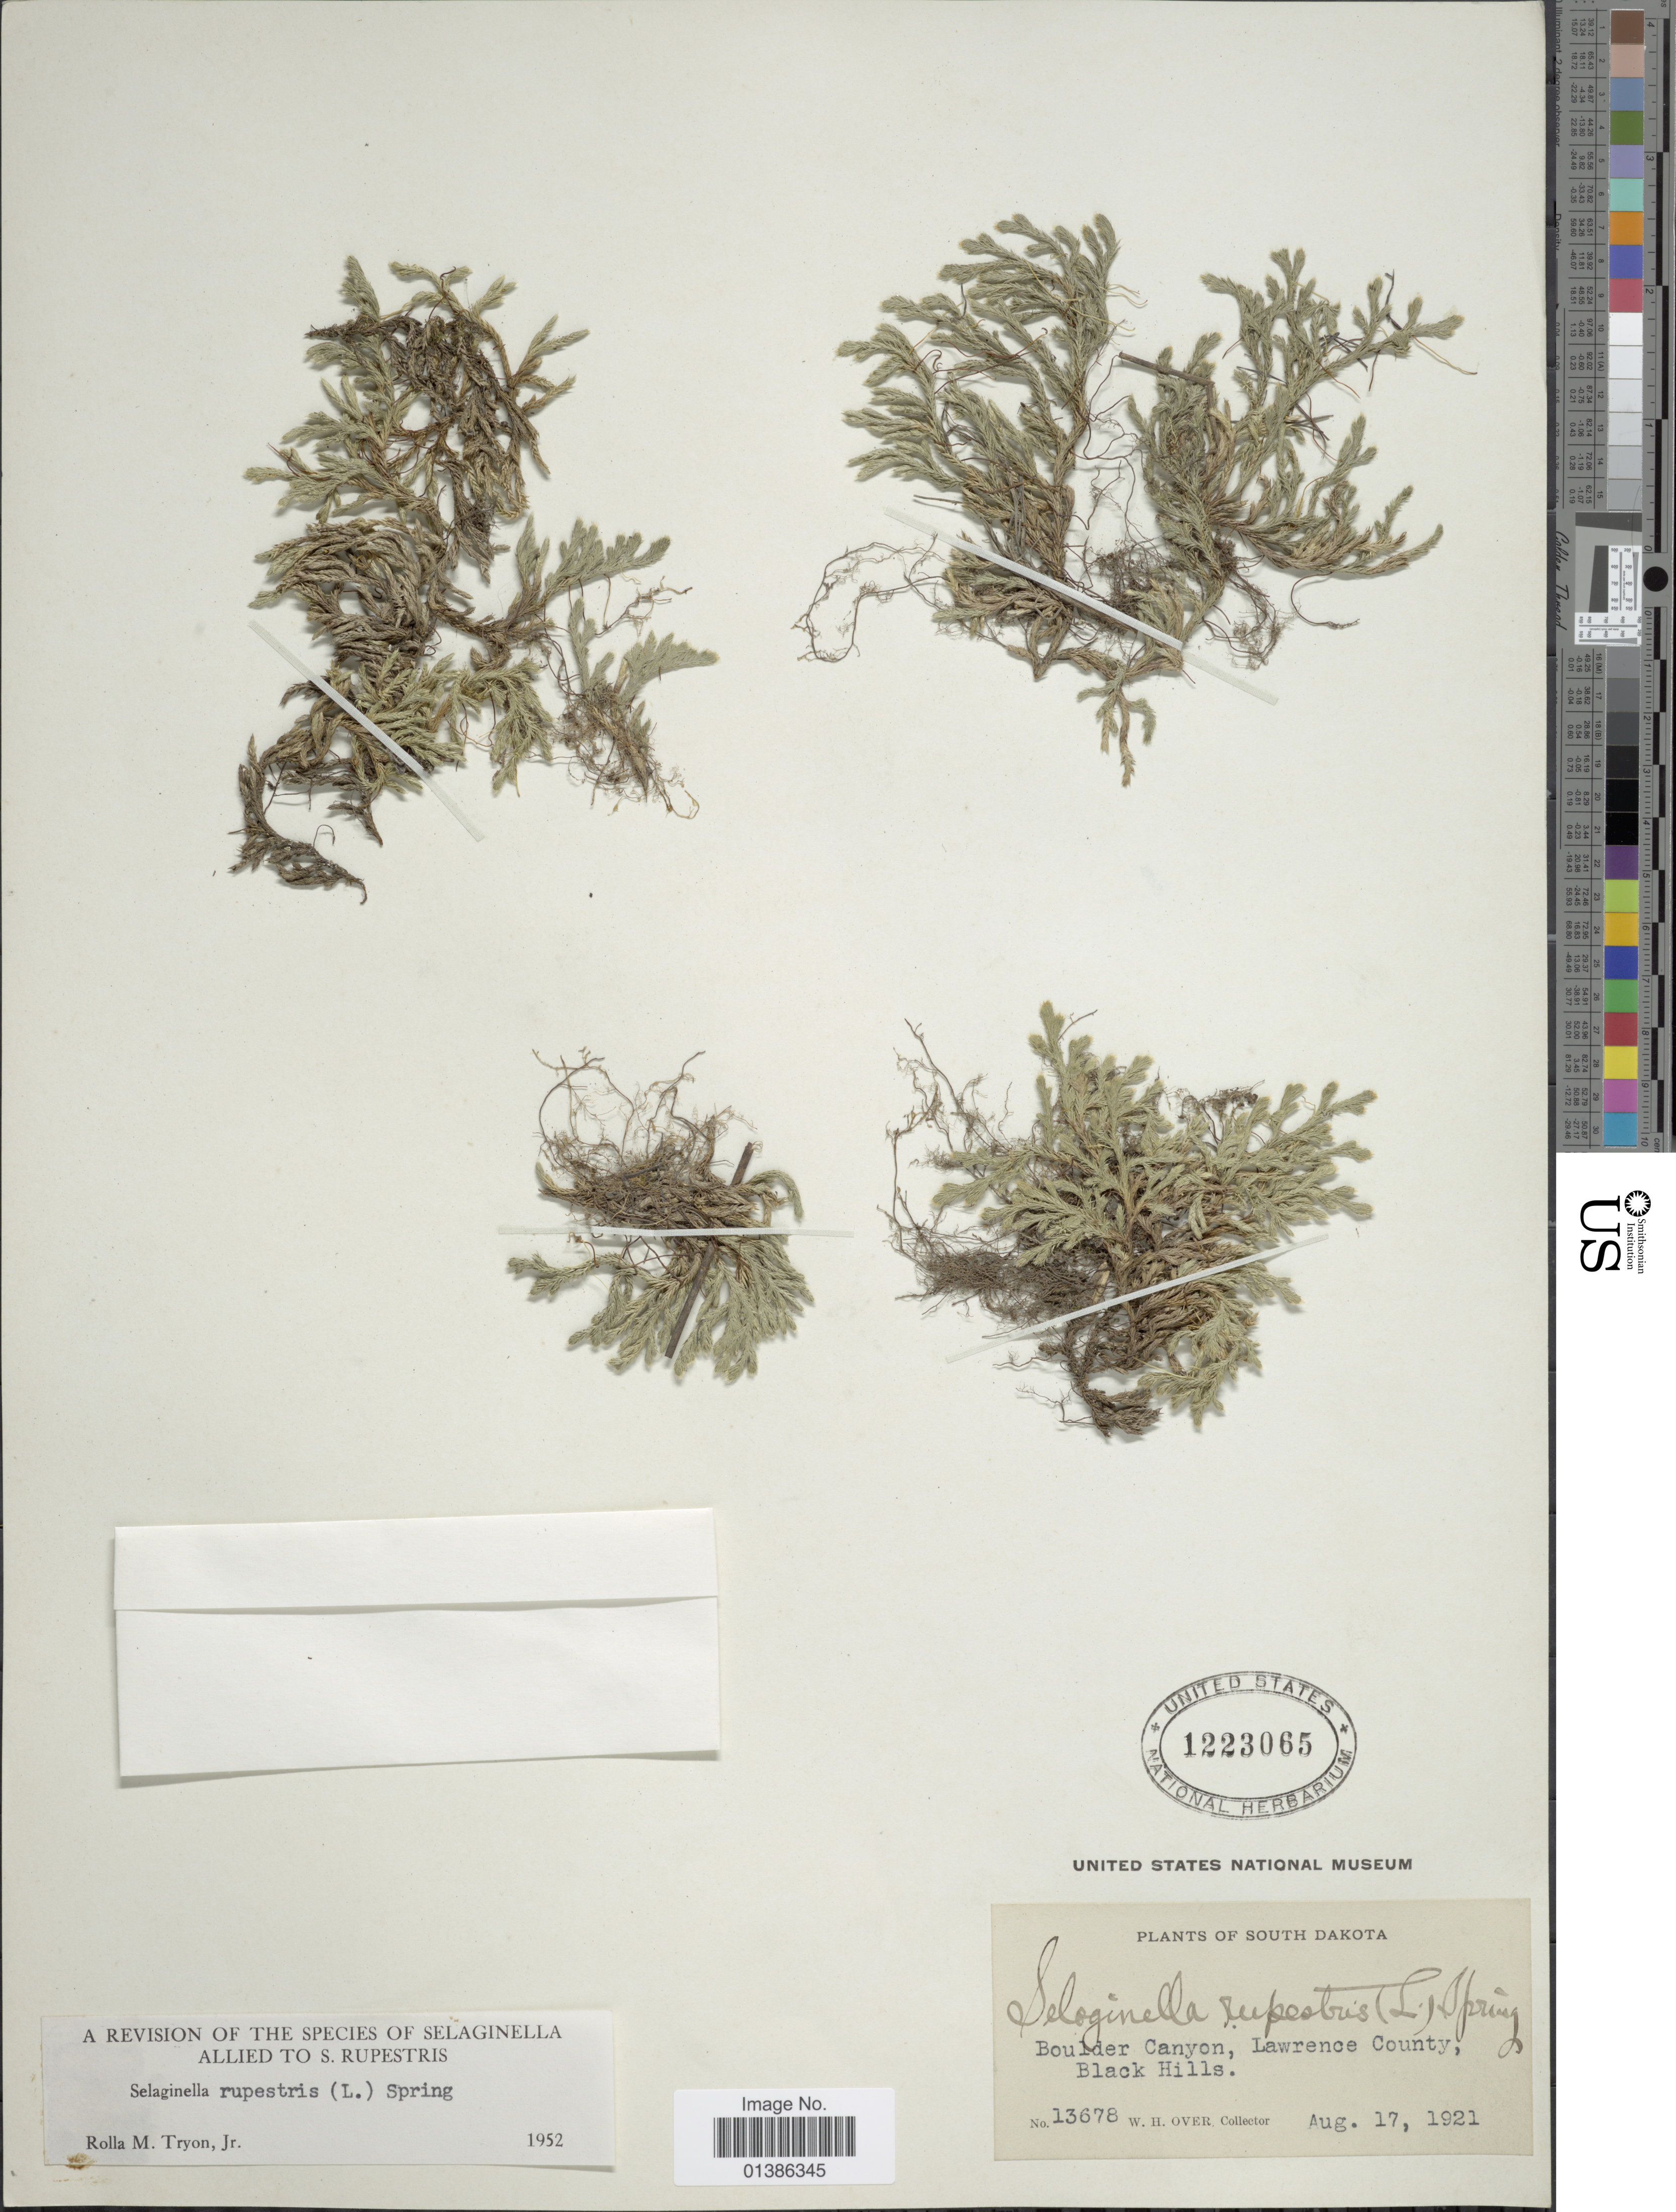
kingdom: Plantae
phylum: Tracheophyta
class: Lycopodiopsida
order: Selaginellales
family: Selaginellaceae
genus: Selaginella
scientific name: Selaginella rupestris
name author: (L.) Spring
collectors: W. Over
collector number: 13678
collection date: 1921-08-17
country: United States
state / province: South Dakota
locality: Boulder Canyon, Lawrence County, Black Hills.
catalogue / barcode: US 1223065